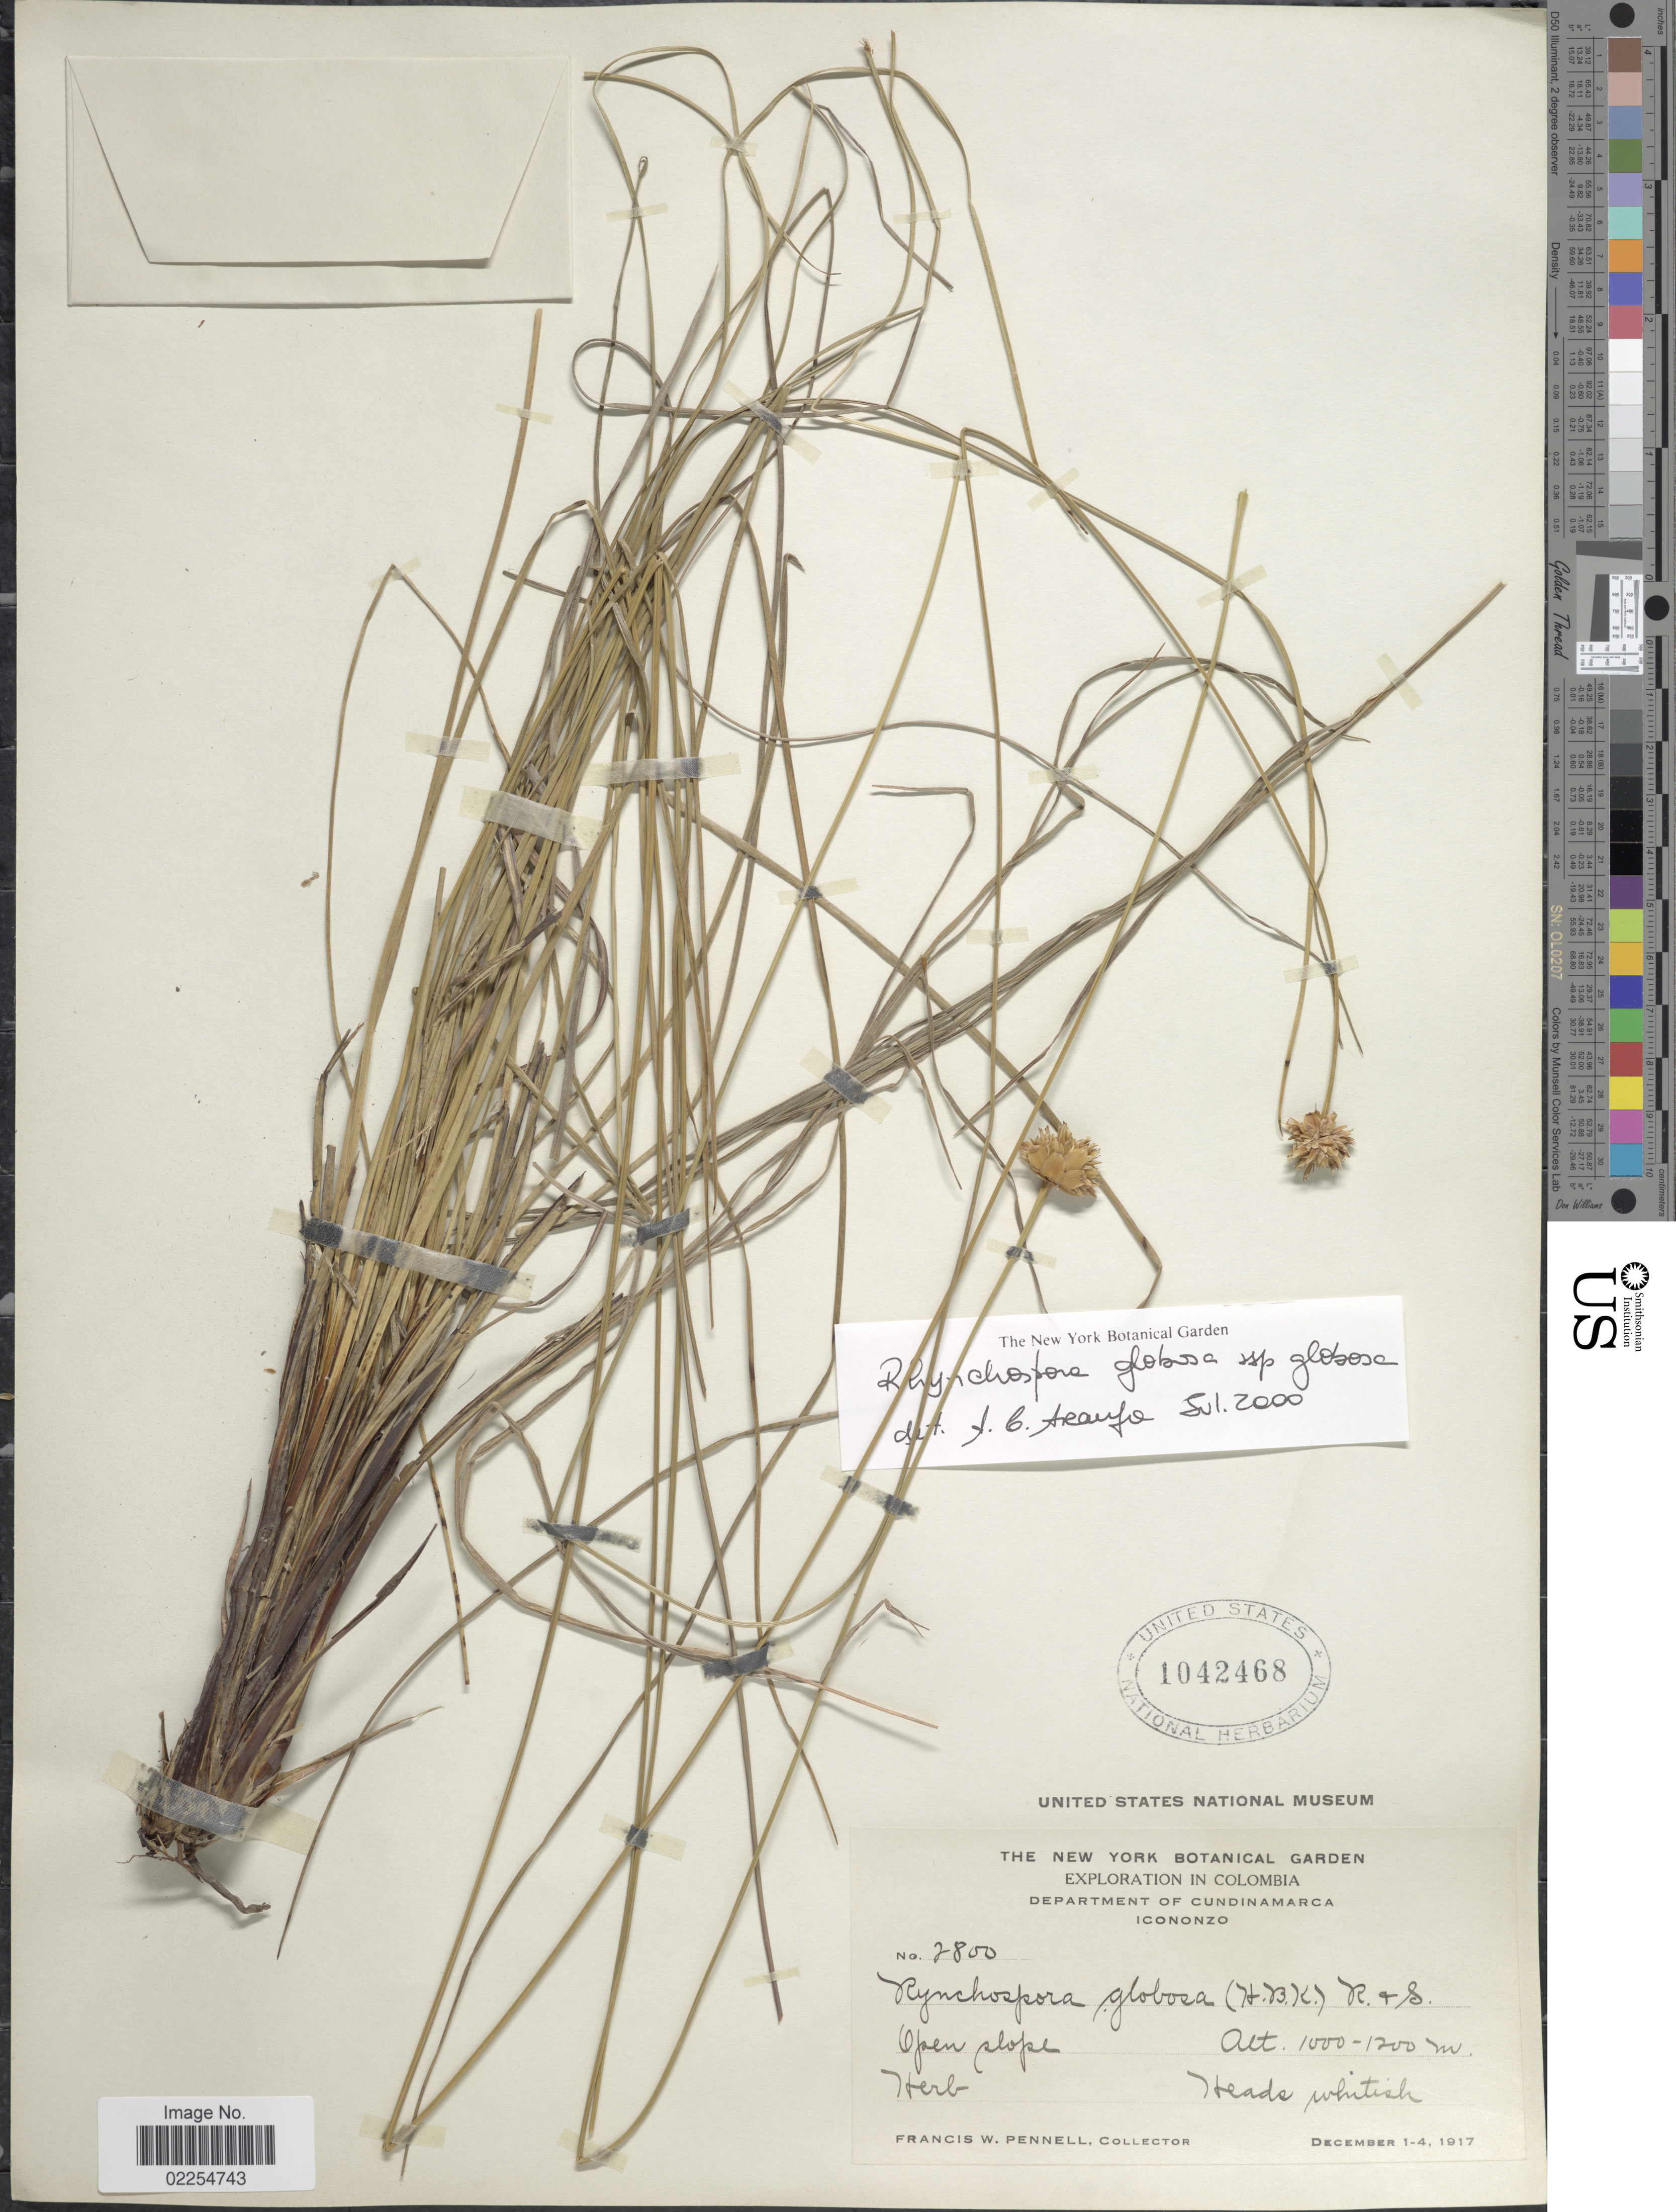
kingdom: Plantae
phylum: Tracheophyta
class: Liliopsida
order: Poales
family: Cyperaceae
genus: Rhynchospora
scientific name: Rhynchospora globosa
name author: (Kunth) Roem. & Schult.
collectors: F. W. Pennell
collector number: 2800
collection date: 1917-12-01/1917-12-04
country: Colombia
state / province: Cundinamarca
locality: Icononzo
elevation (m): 1000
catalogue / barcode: US 1042468